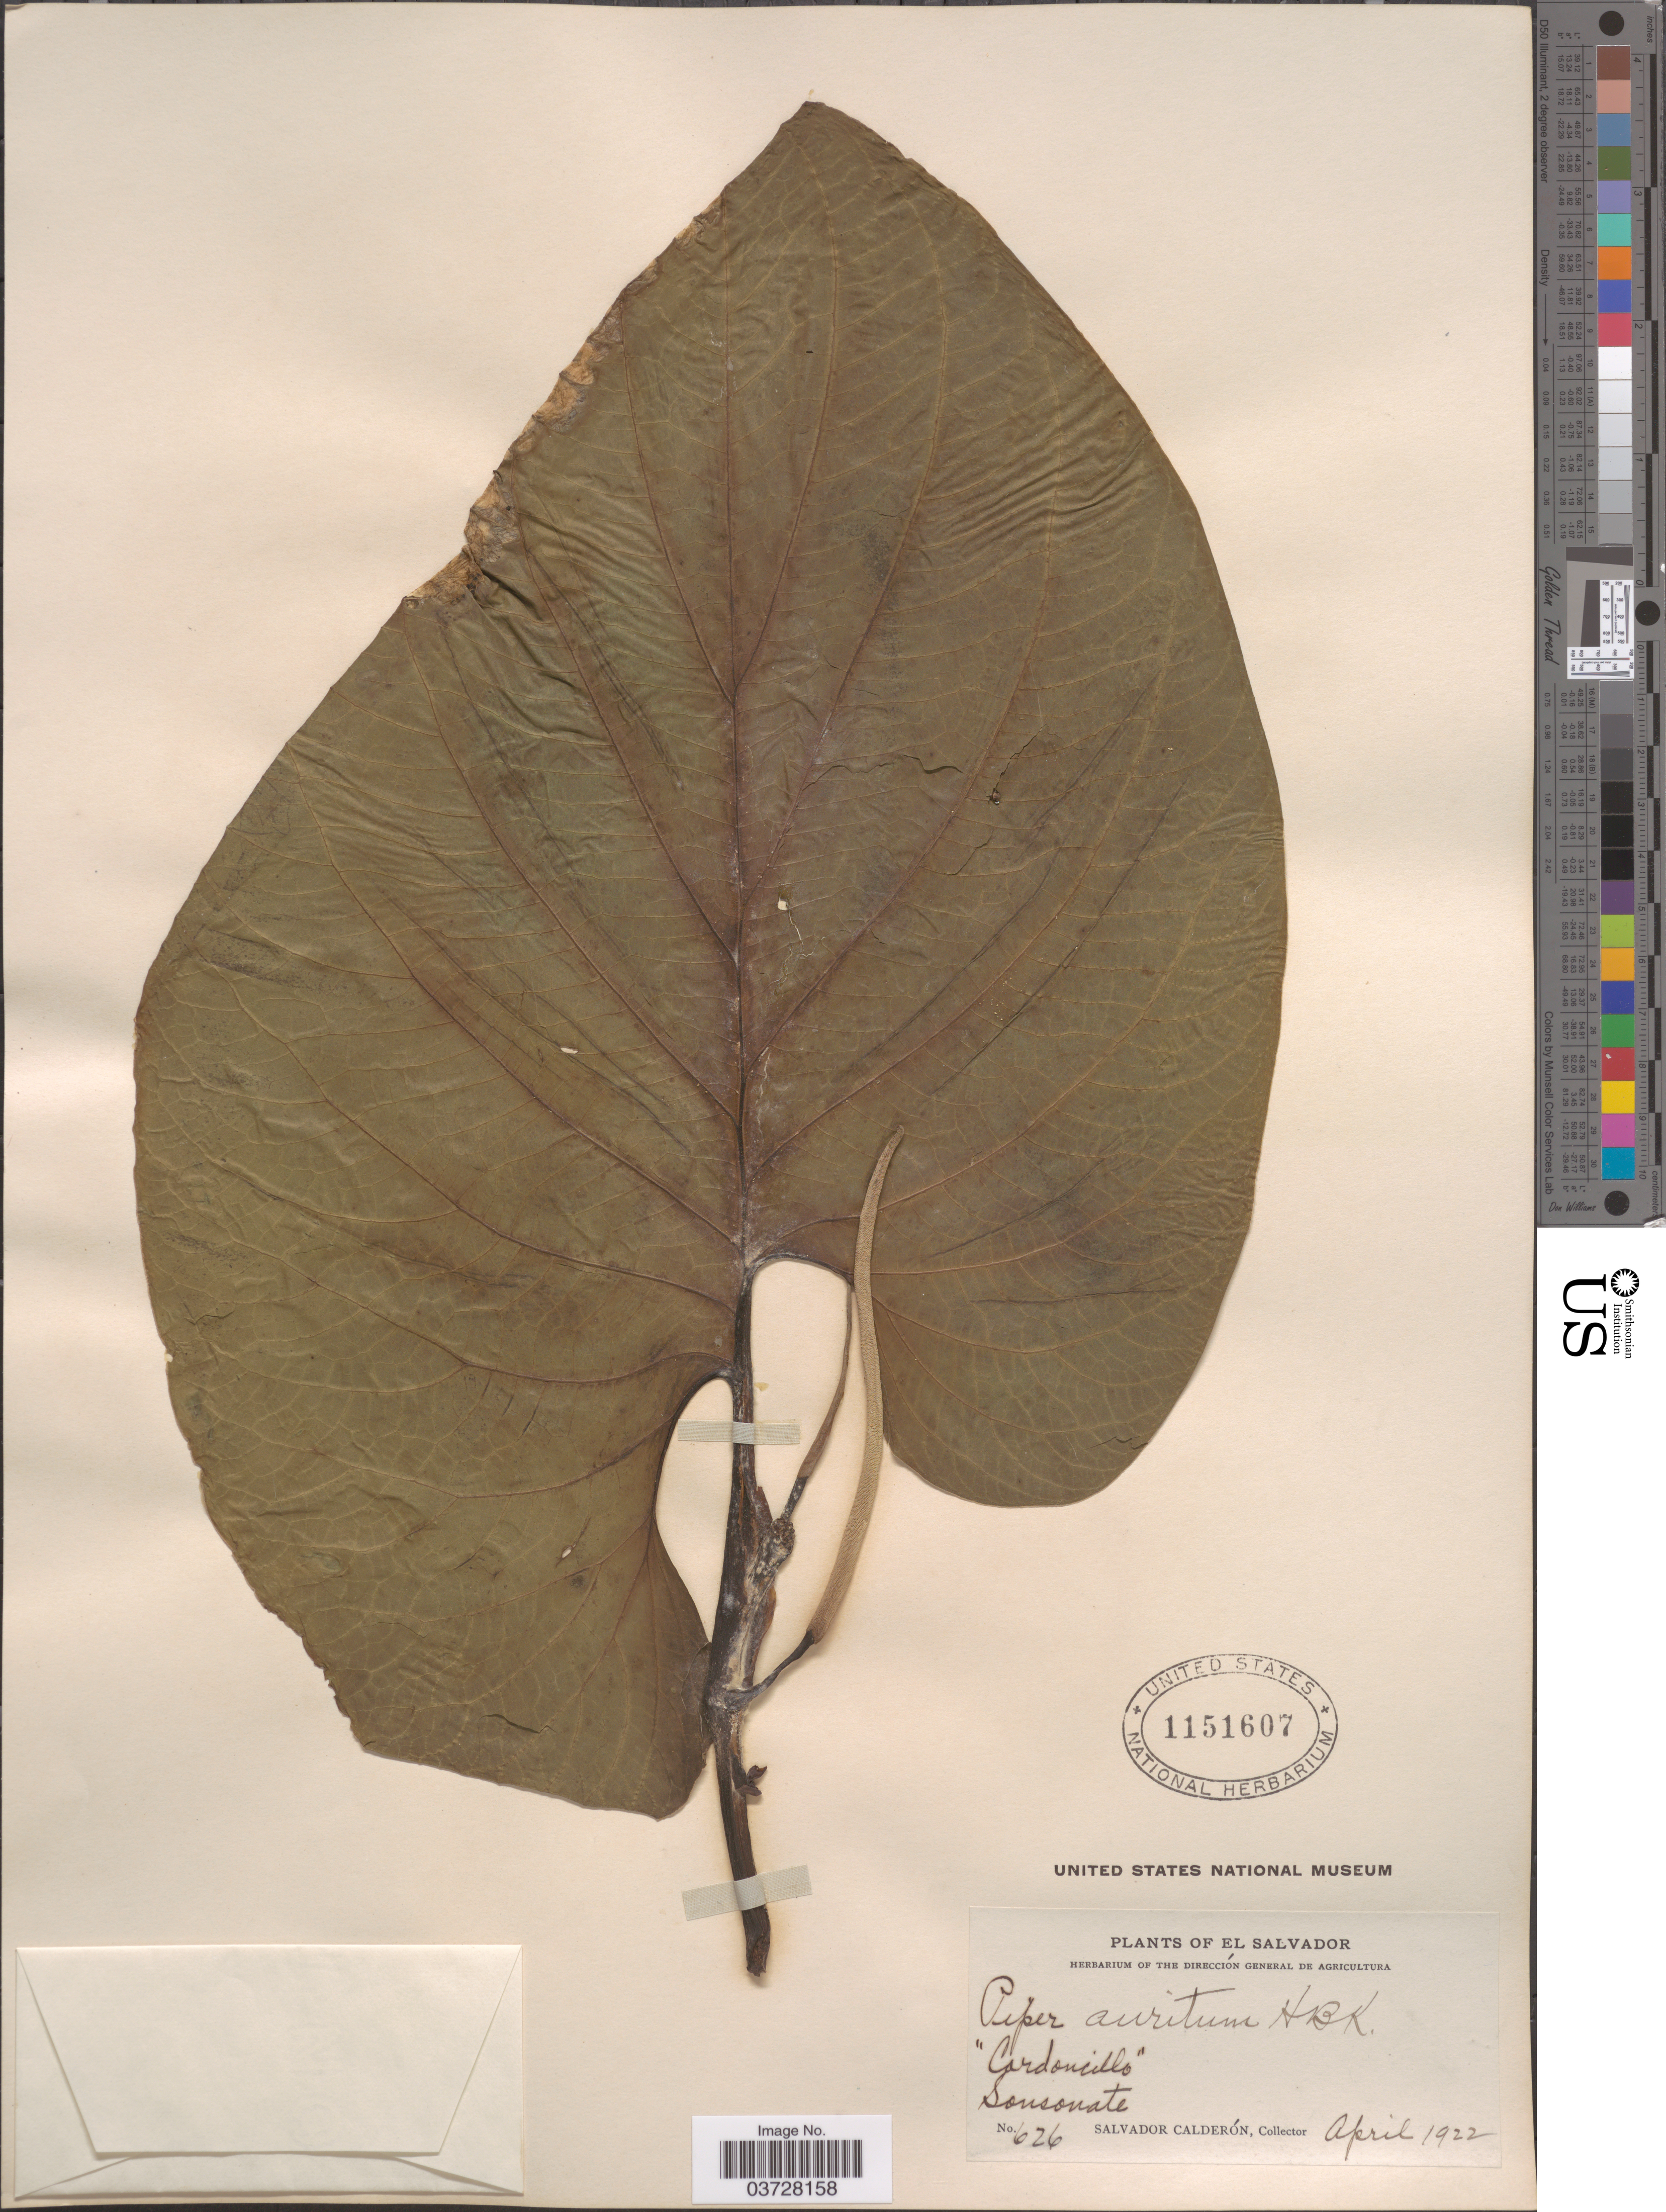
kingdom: Plantae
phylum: Tracheophyta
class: Magnoliopsida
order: Piperales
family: Piperaceae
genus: Piper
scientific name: Piper auritum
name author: Kunth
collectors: S. Calderón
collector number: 626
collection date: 1922-04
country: El Salvador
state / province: Sonsonate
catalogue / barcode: US 1151607